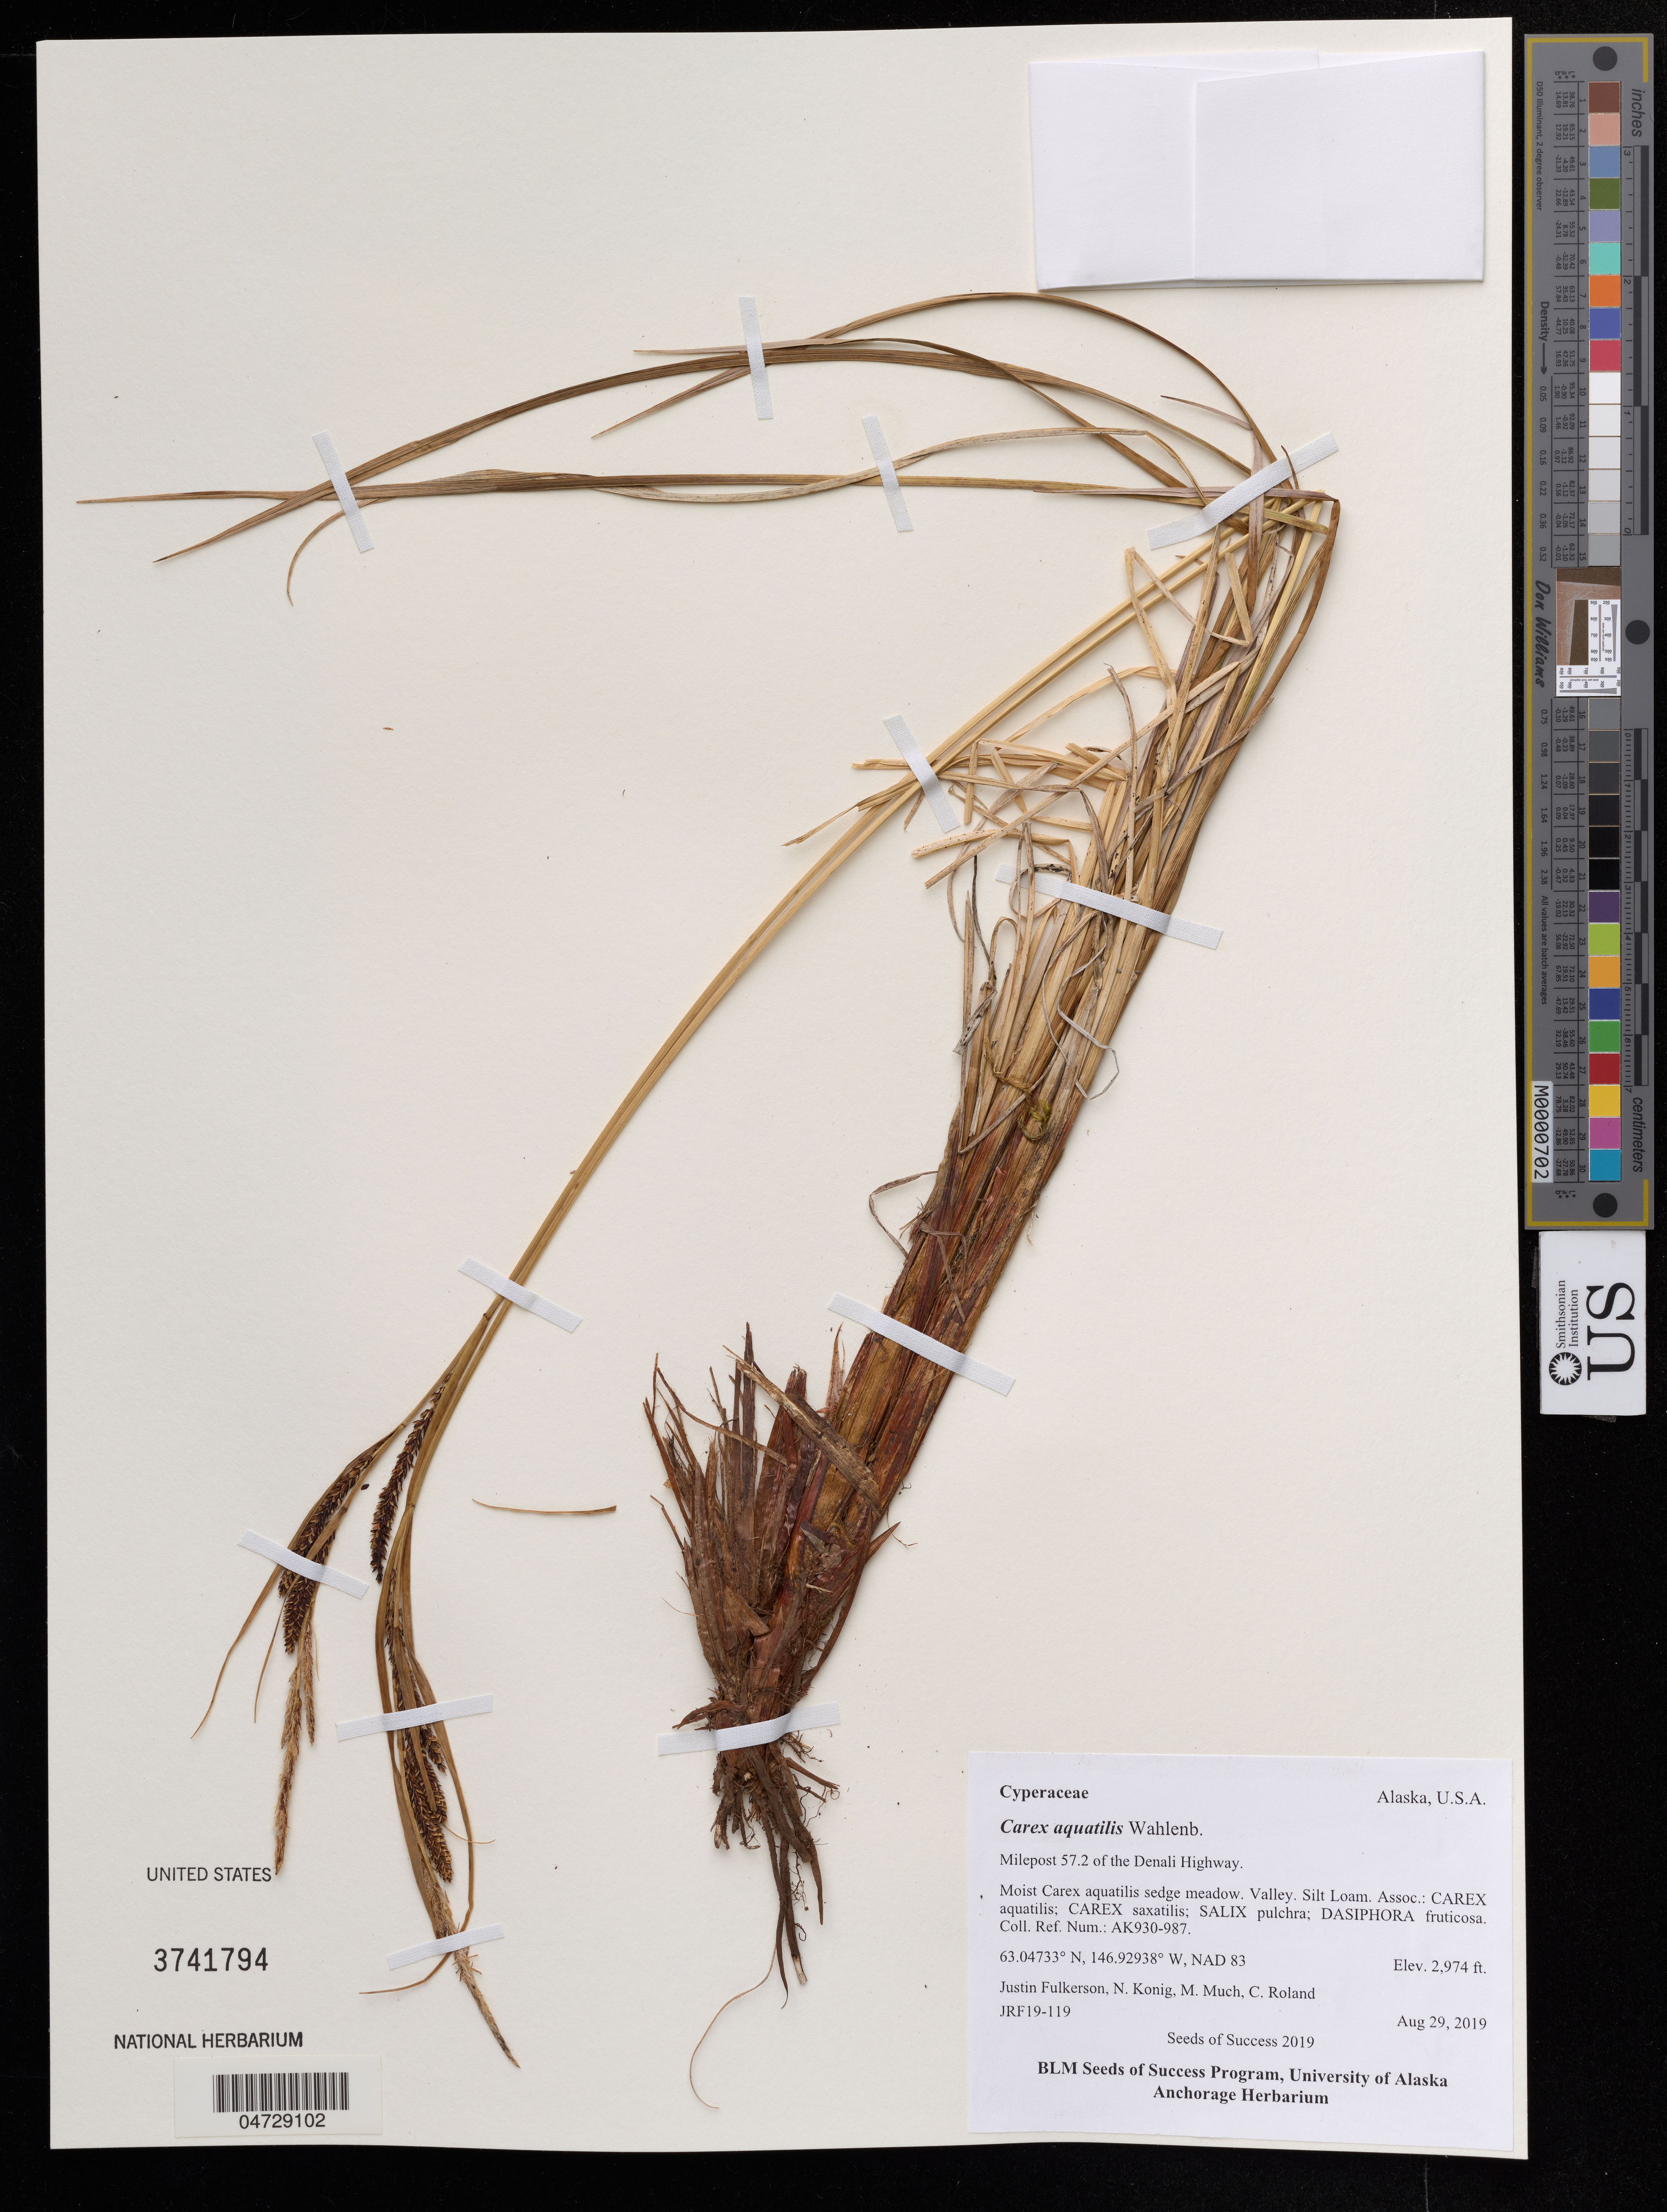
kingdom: Plantae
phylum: Tracheophyta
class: Liliopsida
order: Poales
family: Cyperaceae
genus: Carex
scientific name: Carex aquatilis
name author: Wahlenb.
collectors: J. Fulkerson, N. Konig & C. Roland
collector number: JRF19-119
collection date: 2019-08-29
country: United States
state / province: Alaska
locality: Milepost 57.2 of the Denali Highway.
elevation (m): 906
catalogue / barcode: US 3741794